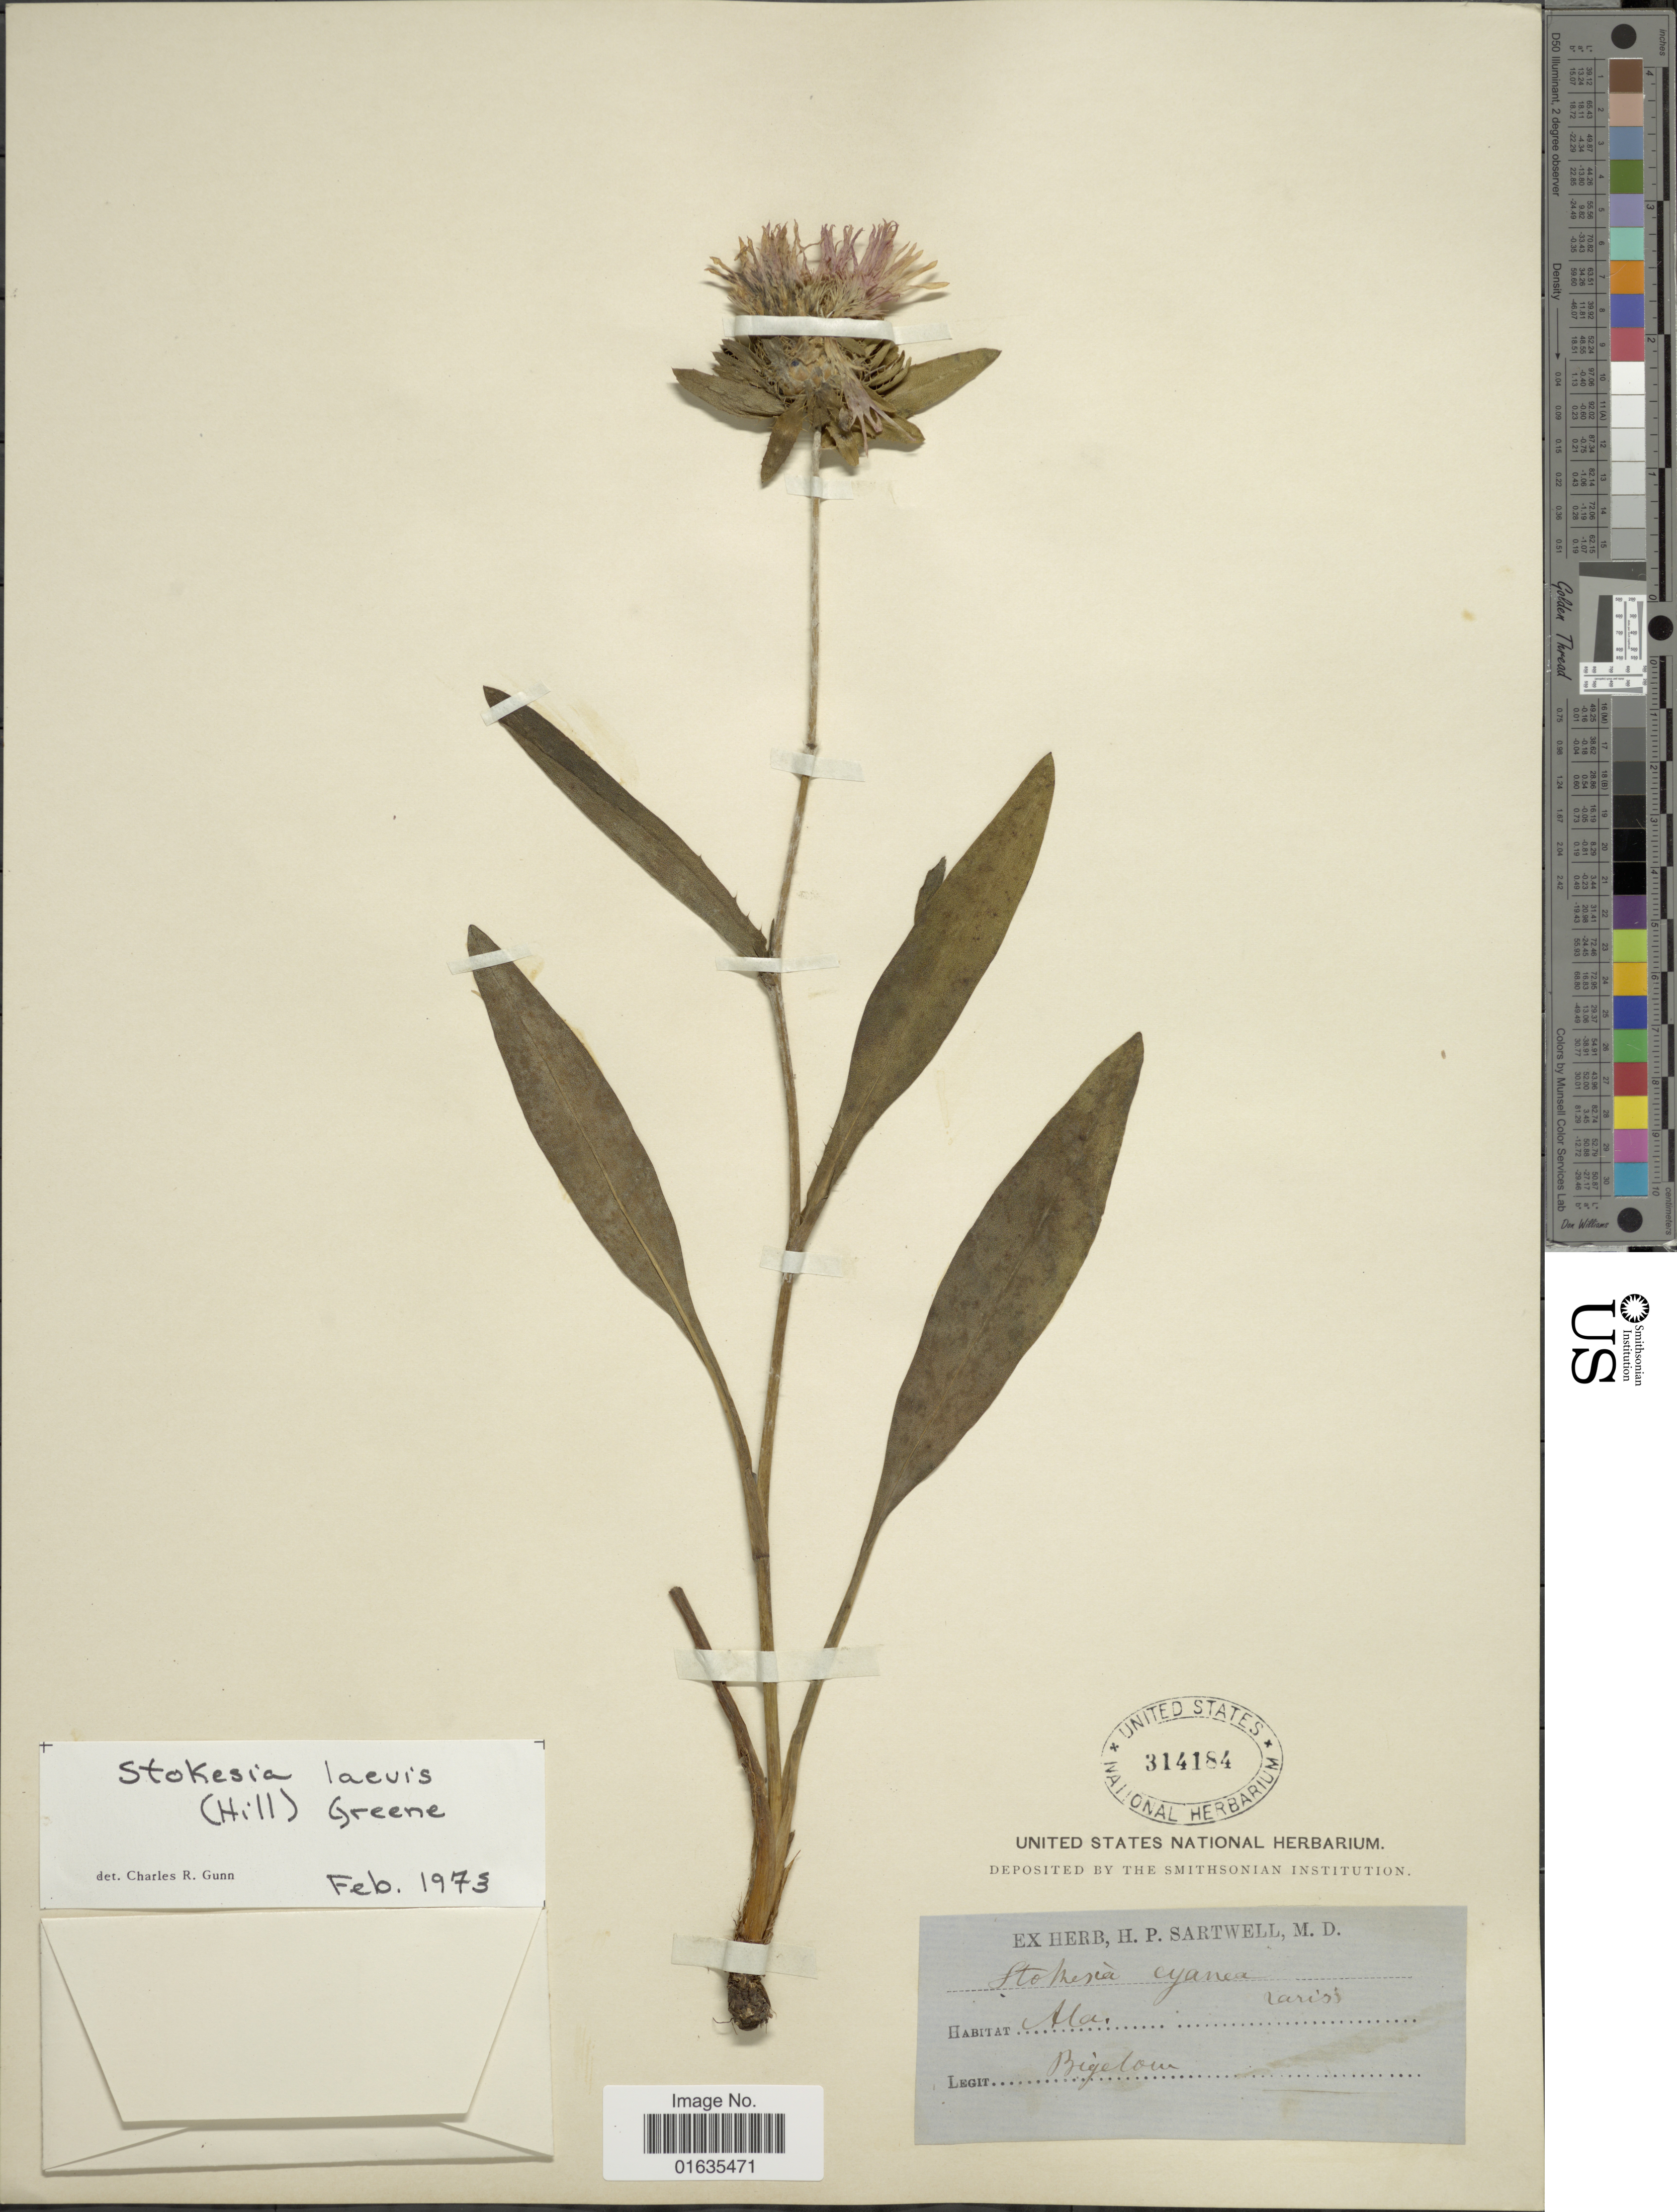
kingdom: Plantae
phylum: Tracheophyta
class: Magnoliopsida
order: Asterales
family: Asteraceae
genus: Stokesia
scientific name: Stokesia laevis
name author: (Hill) Greene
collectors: -. Bigelow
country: United States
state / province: Alabama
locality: Ala.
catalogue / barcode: US 314184